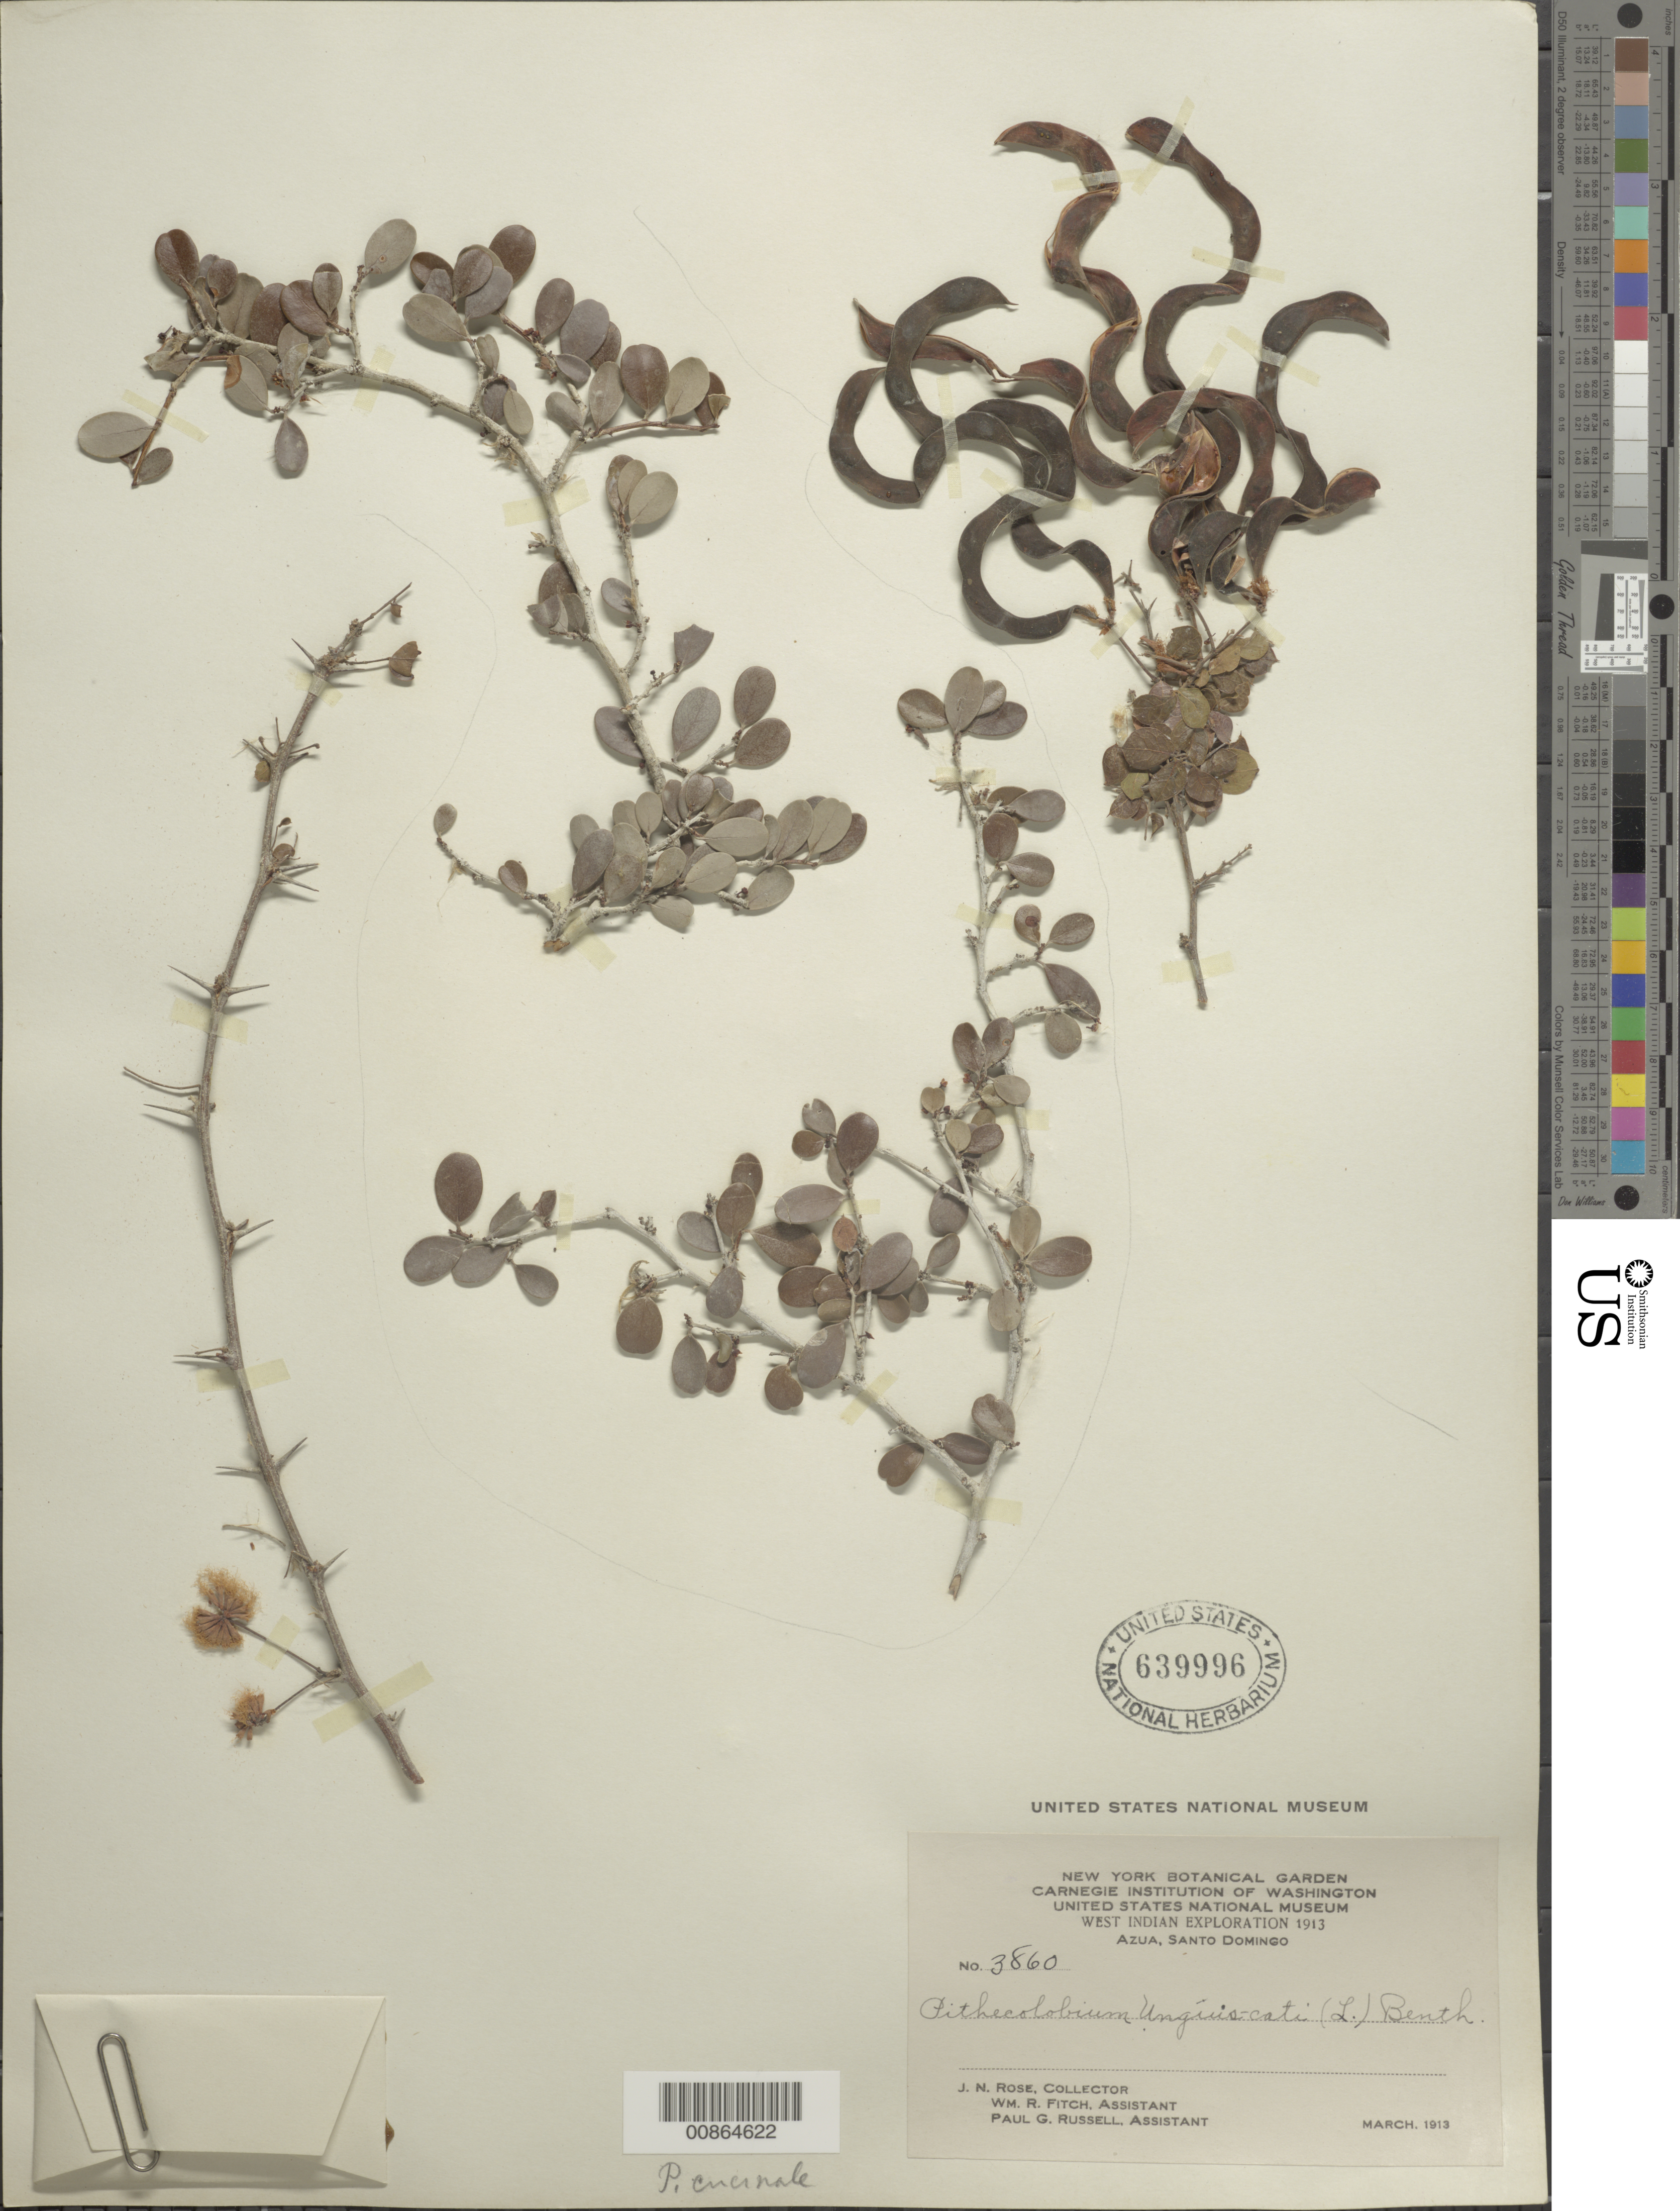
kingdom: Plantae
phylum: Tracheophyta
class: Magnoliopsida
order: Fabales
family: Fabaceae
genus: Pithecellobium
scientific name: Pithecellobium circinale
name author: (L.) Benth.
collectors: J. N. Rose, W. R. Fitch & P. G. Russell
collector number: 3860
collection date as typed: Mar 1913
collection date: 1913-03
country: Dominican Republic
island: Hispaniola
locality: Azua, Santo Domingo.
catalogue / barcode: US 639996